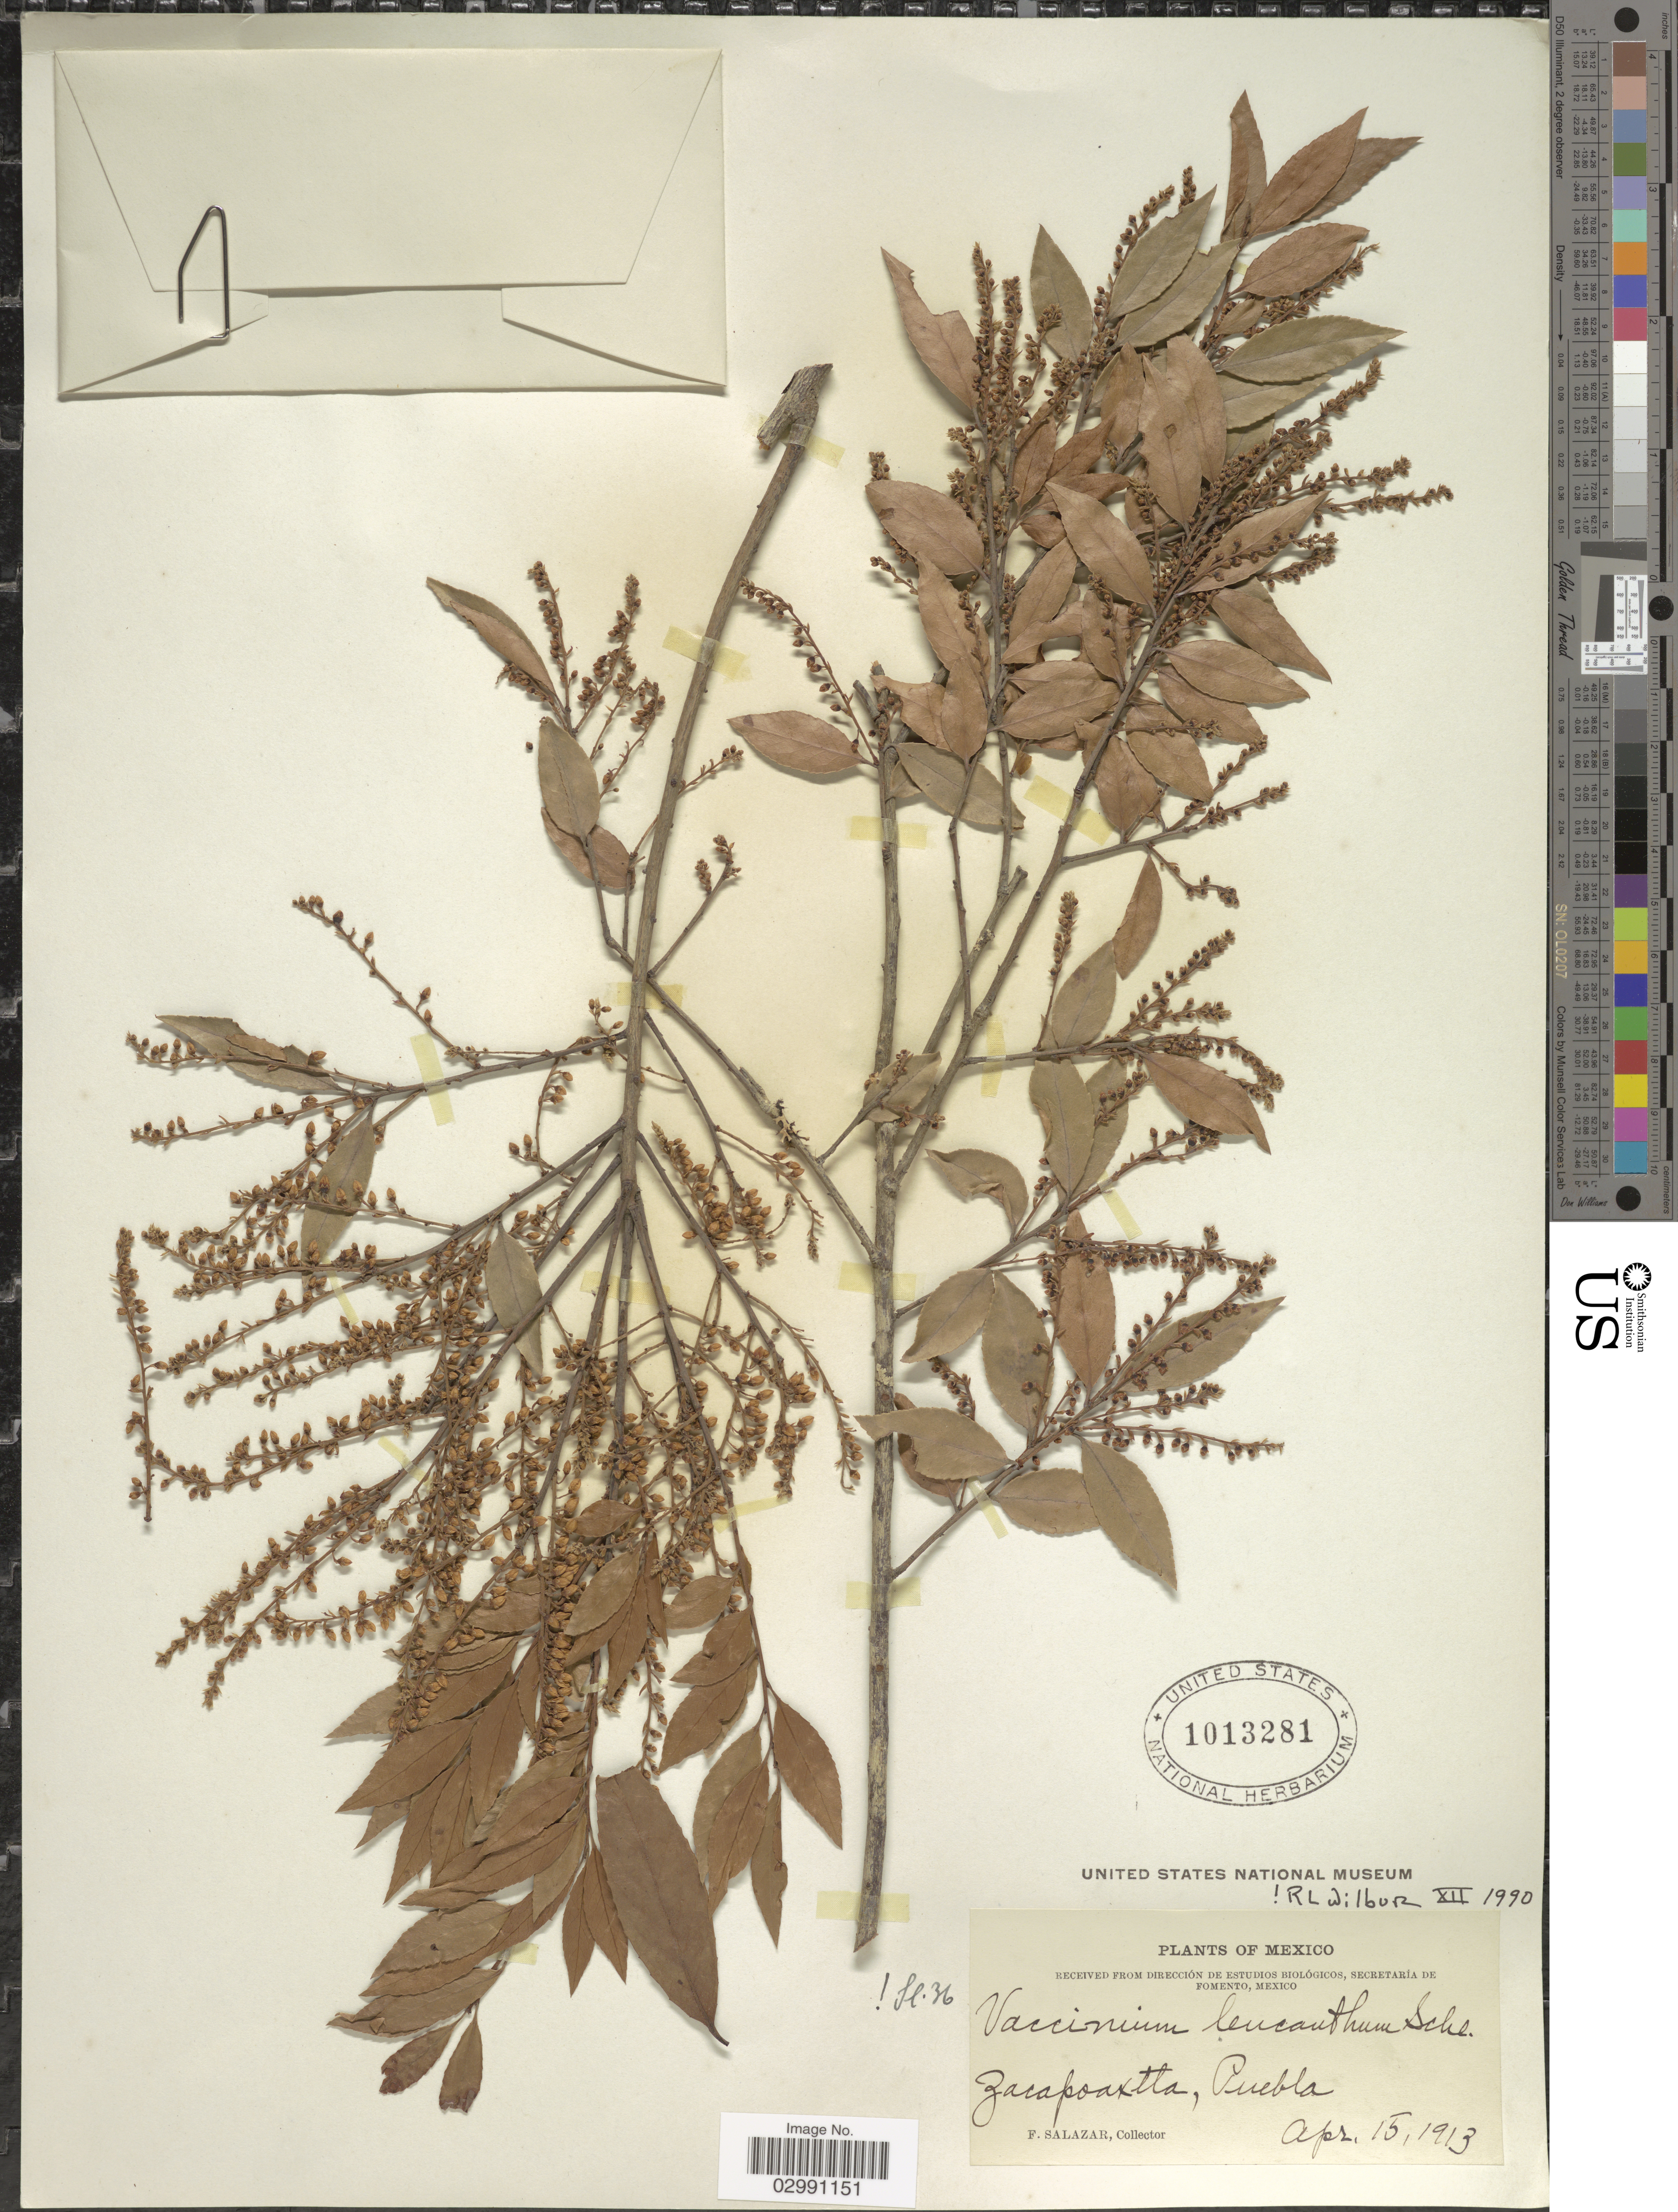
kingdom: Plantae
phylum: Tracheophyta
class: Magnoliopsida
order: Ericales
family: Ericaceae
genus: Vaccinium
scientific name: Vaccinium leucanthum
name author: Schltdl.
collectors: F. Salazar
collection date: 1913-04-15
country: Mexico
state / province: Puebla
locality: Zacapoaxtla.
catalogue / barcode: US 1013281